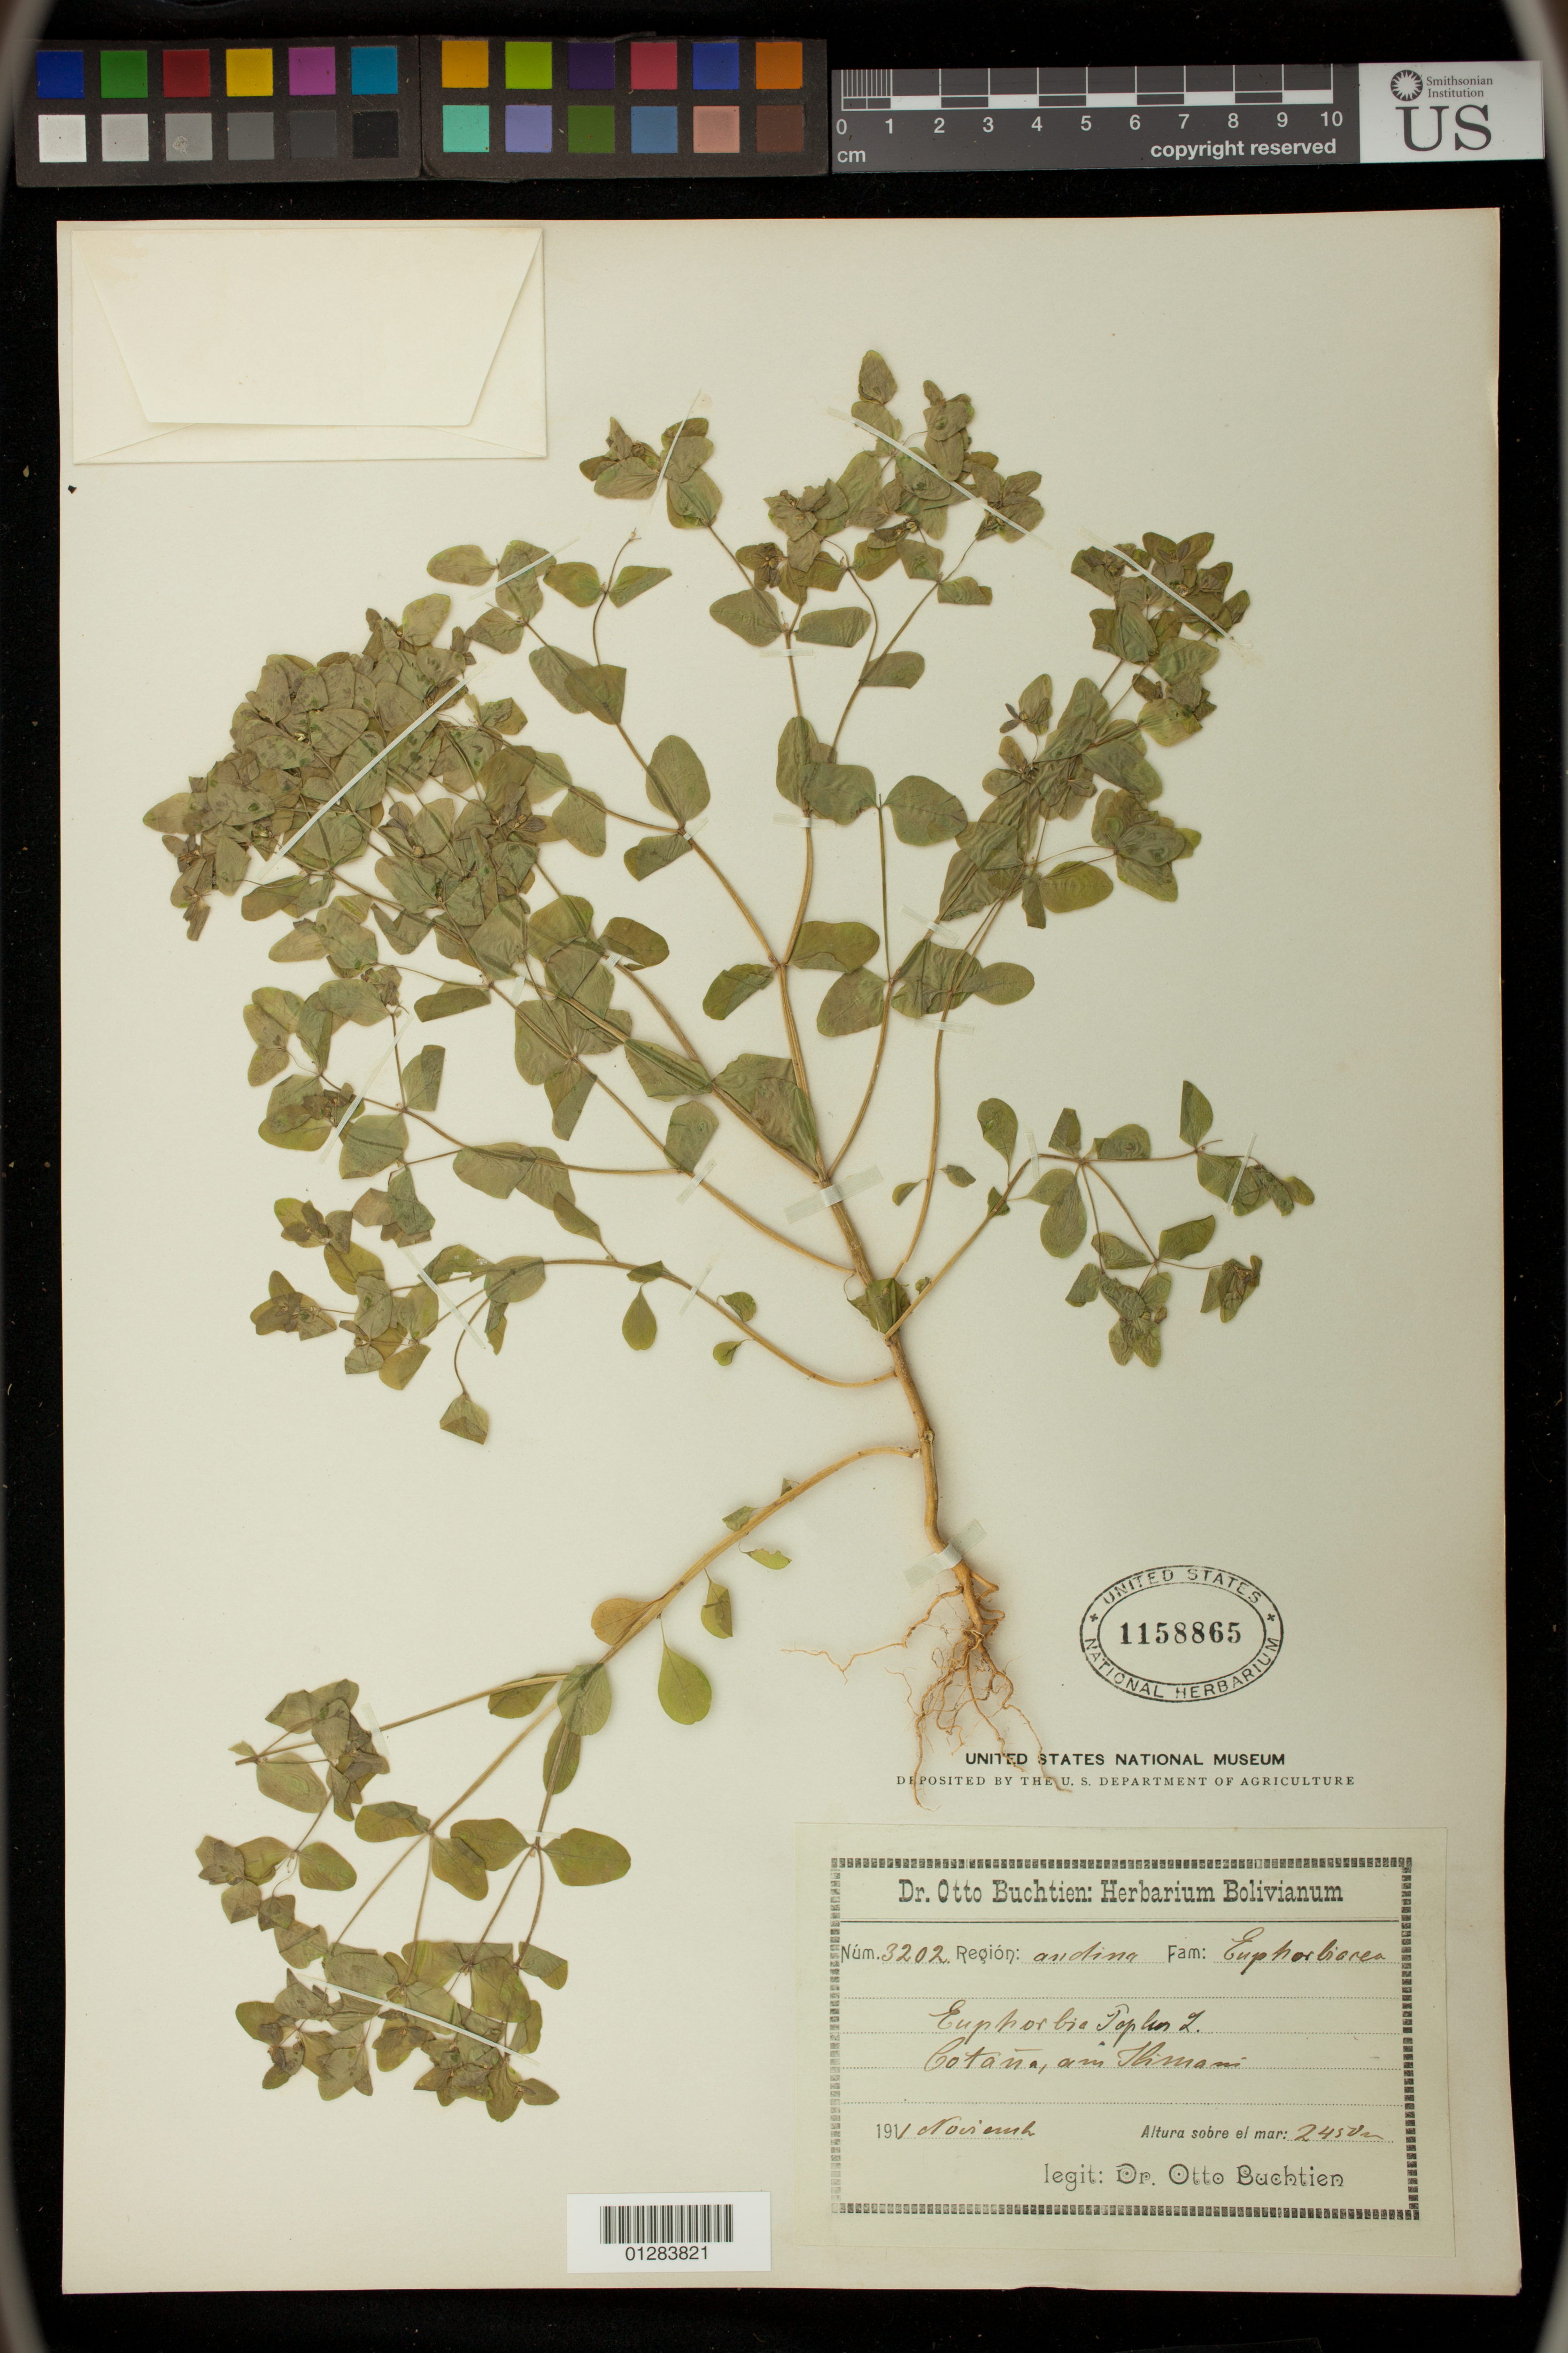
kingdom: Plantae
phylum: Tracheophyta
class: Magnoliopsida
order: Malpighiales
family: Euphorbiaceae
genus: Euphorbia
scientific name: Euphorbia peplus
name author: L.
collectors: O. Buchtien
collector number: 3202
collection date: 1911-11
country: Bolivia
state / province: Potosi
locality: Cotana am Thurani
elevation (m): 2450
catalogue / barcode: US 1158865